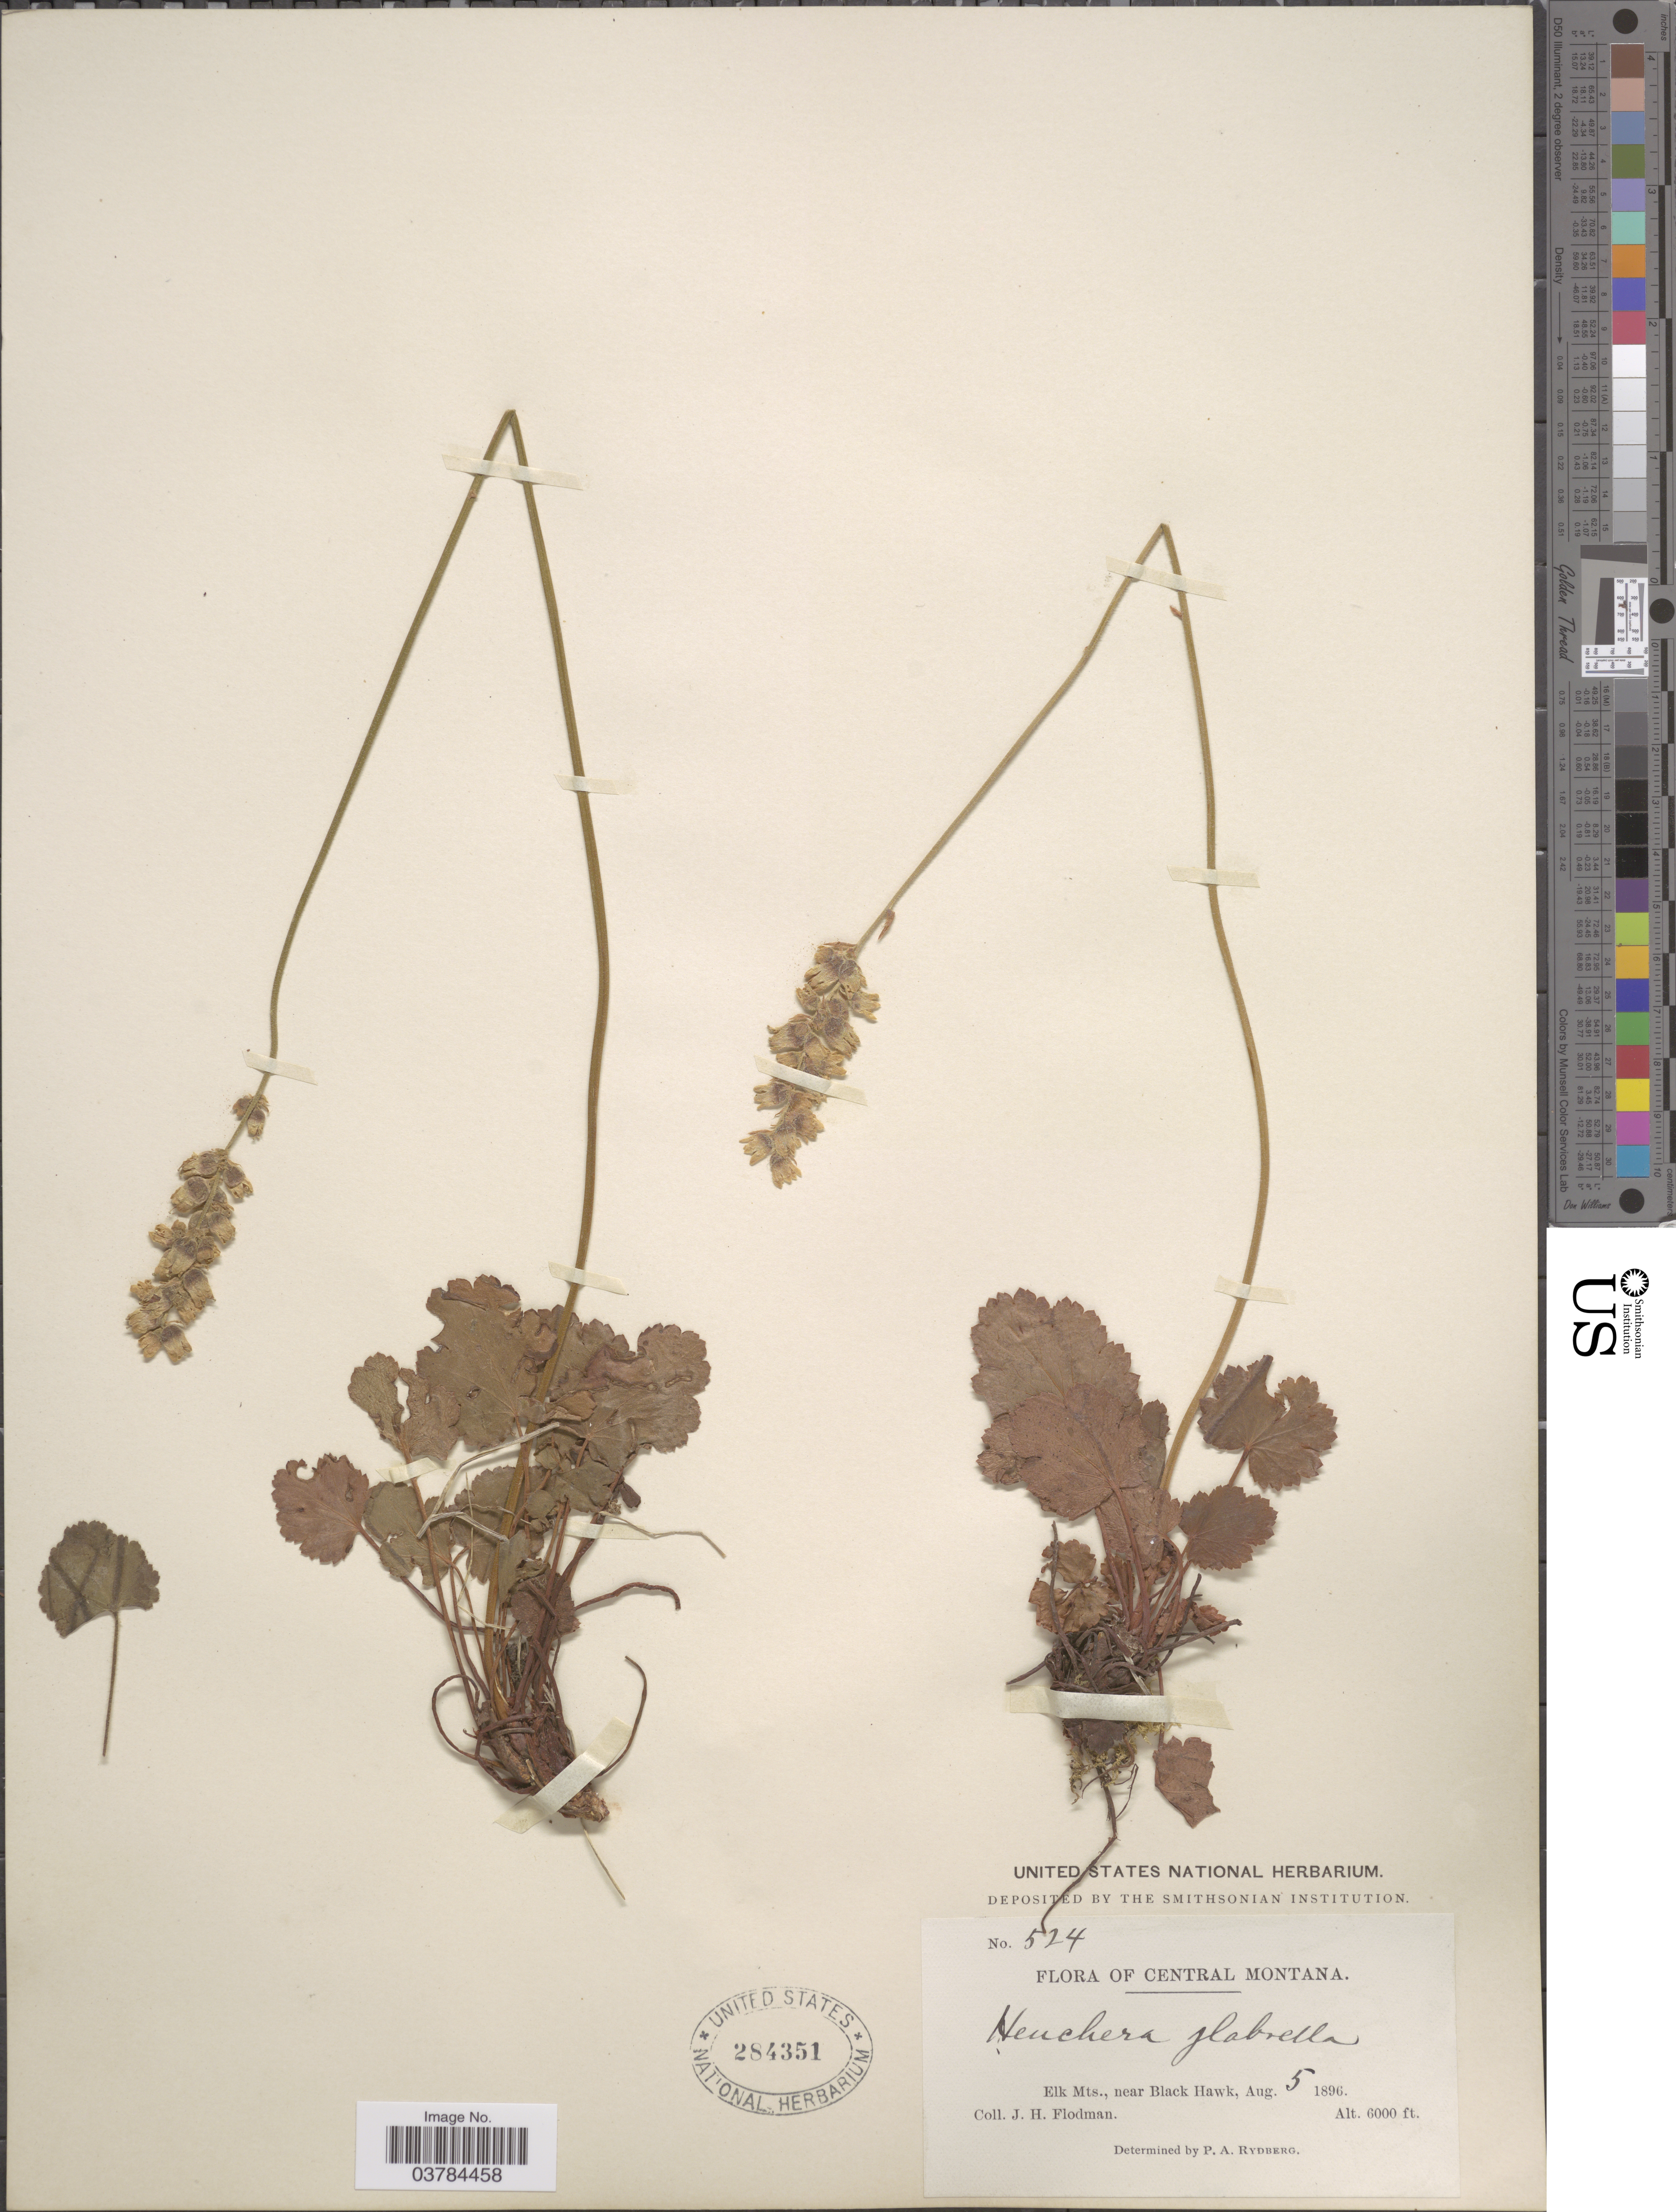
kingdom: Plantae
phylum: Tracheophyta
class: Magnoliopsida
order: Saxifragales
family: Saxifragaceae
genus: Heuchera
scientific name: Heuchera glabella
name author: Torr. & A. Gray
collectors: J. Flodman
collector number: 524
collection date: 1896-08-05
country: United States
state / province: Montana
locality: Central Montana. Elk Mts., near Black Hawk.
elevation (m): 1829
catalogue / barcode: US 284351